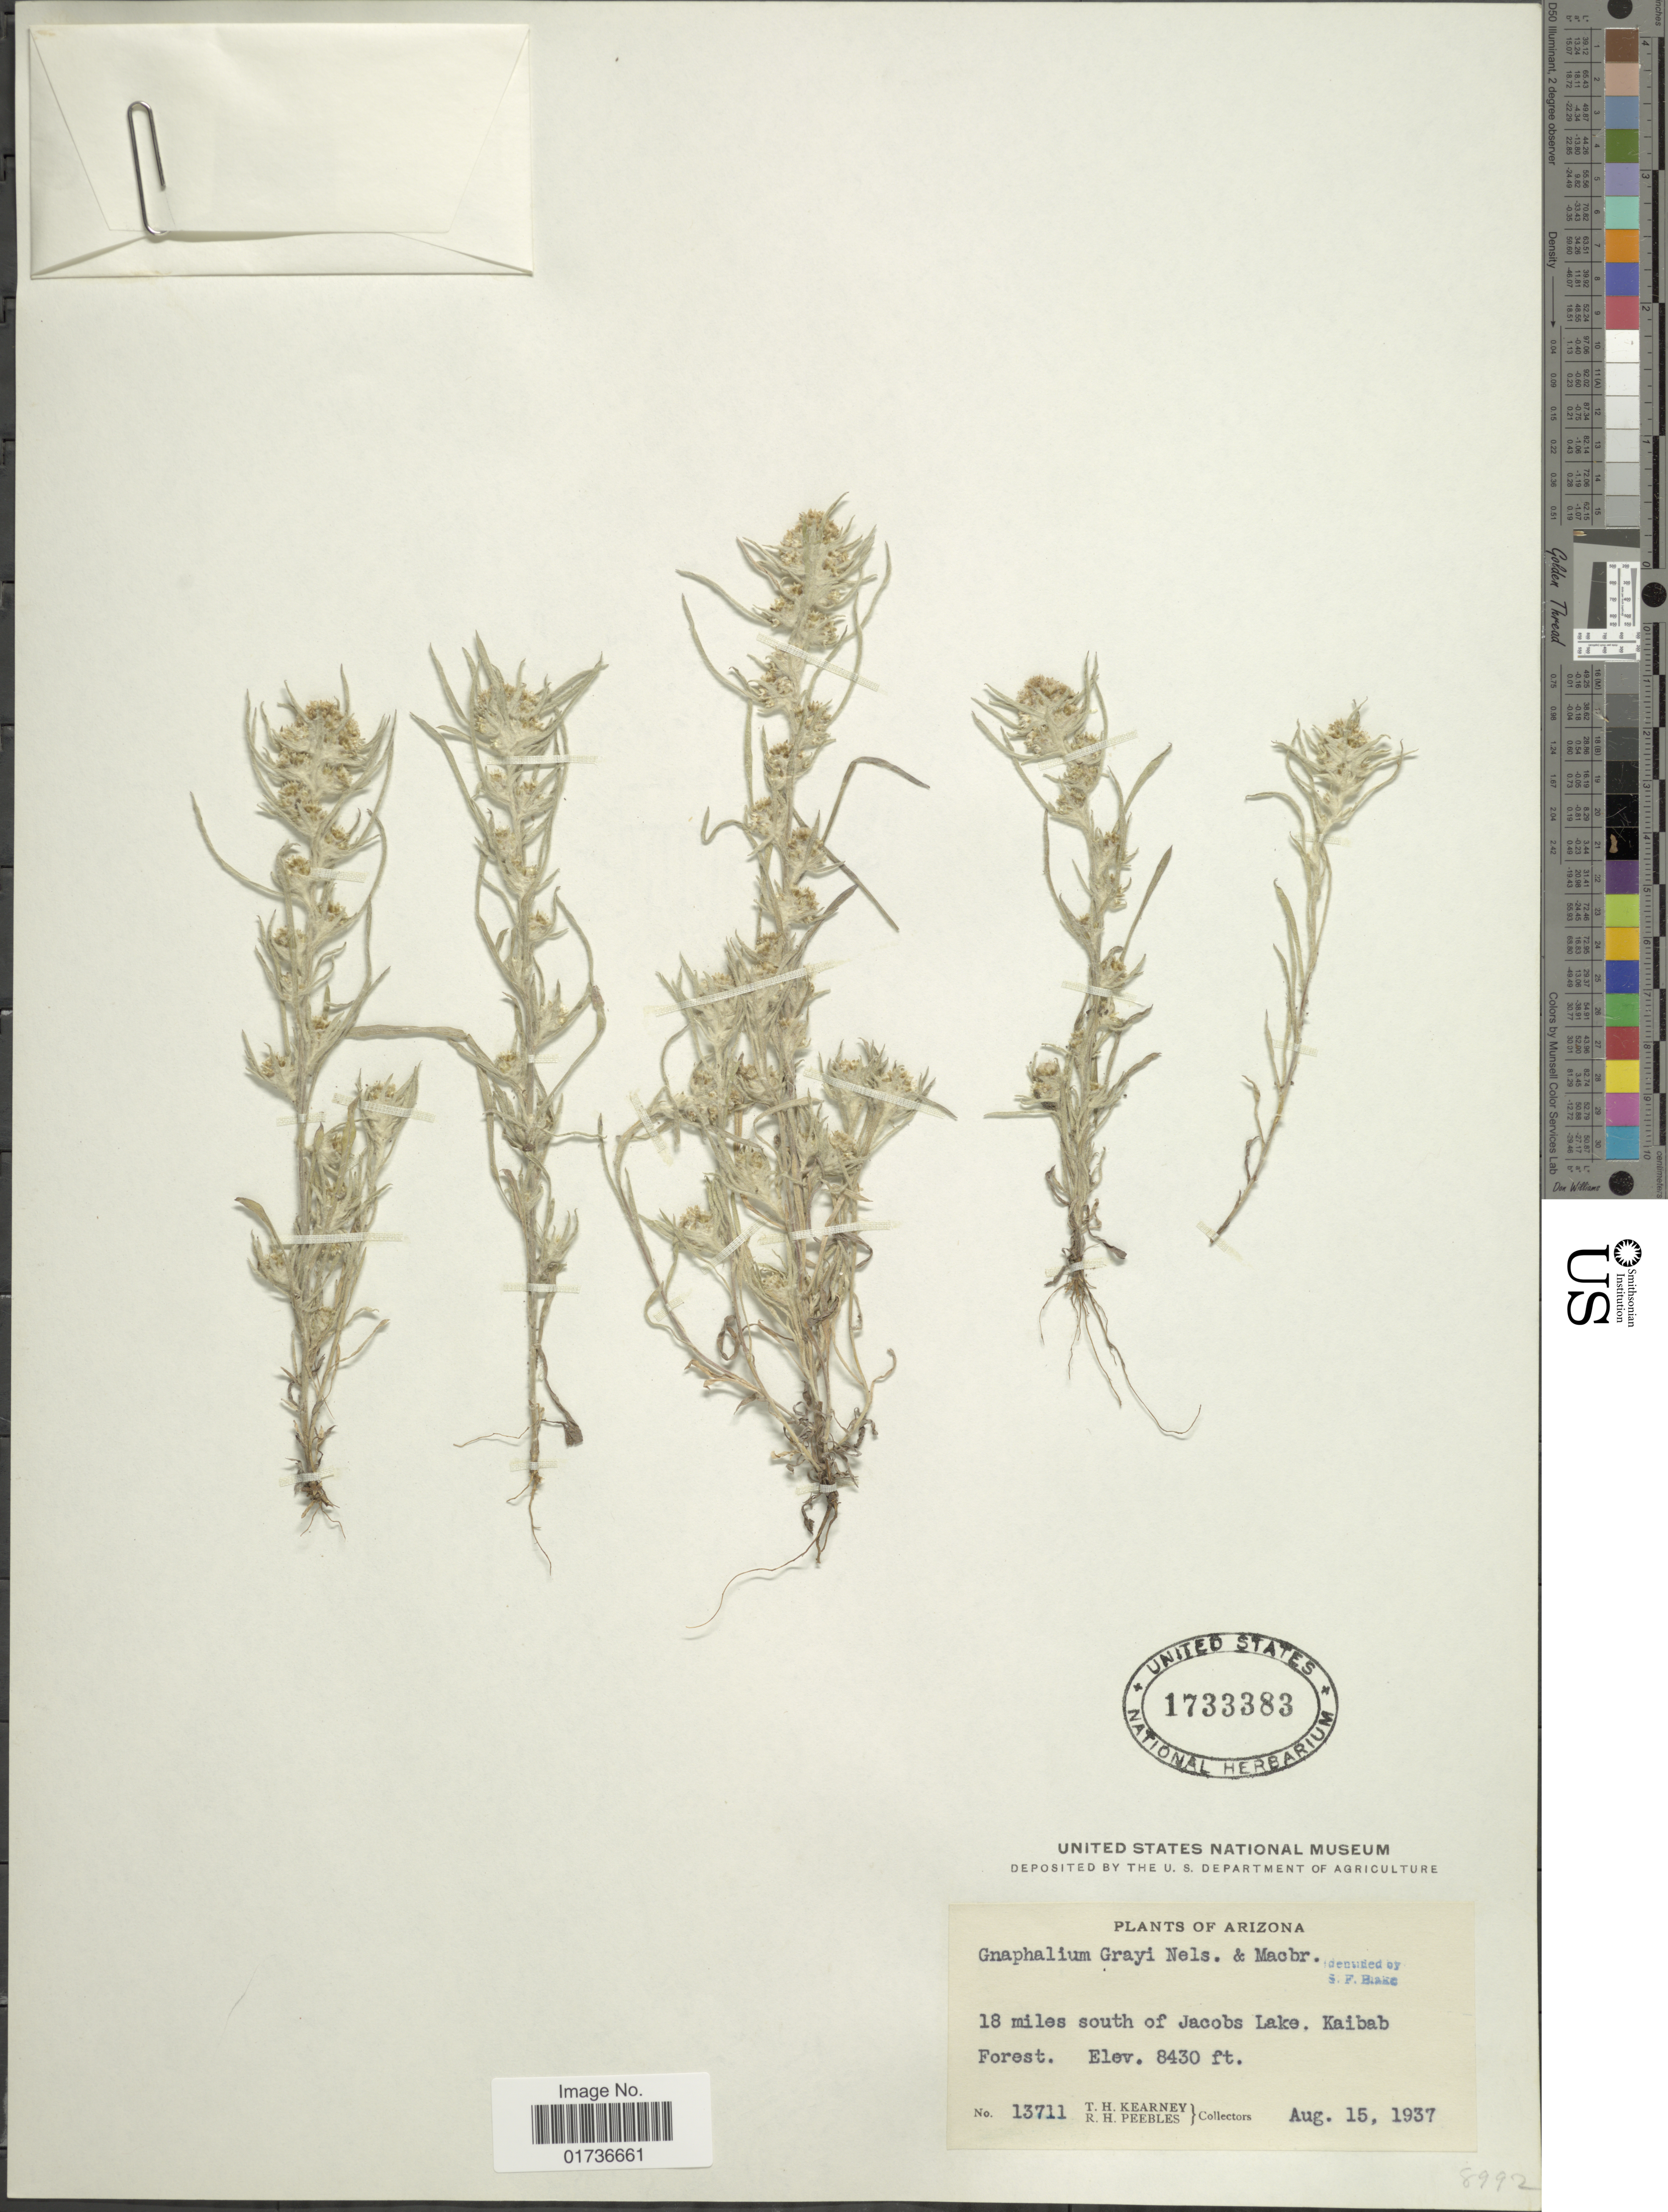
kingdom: Plantae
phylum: Tracheophyta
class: Magnoliopsida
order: Asterales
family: Asteraceae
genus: Gnaphalium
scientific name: Gnaphalium grayi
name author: A. Nelson & J.F. Macbr.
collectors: T. H. Kearney & R. H. Peebles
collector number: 13711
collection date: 1937-08-15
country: United States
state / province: Arizona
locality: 18 miles south of Jacobs Lake, Kaibab. Forest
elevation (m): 2569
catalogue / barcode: US 1733383